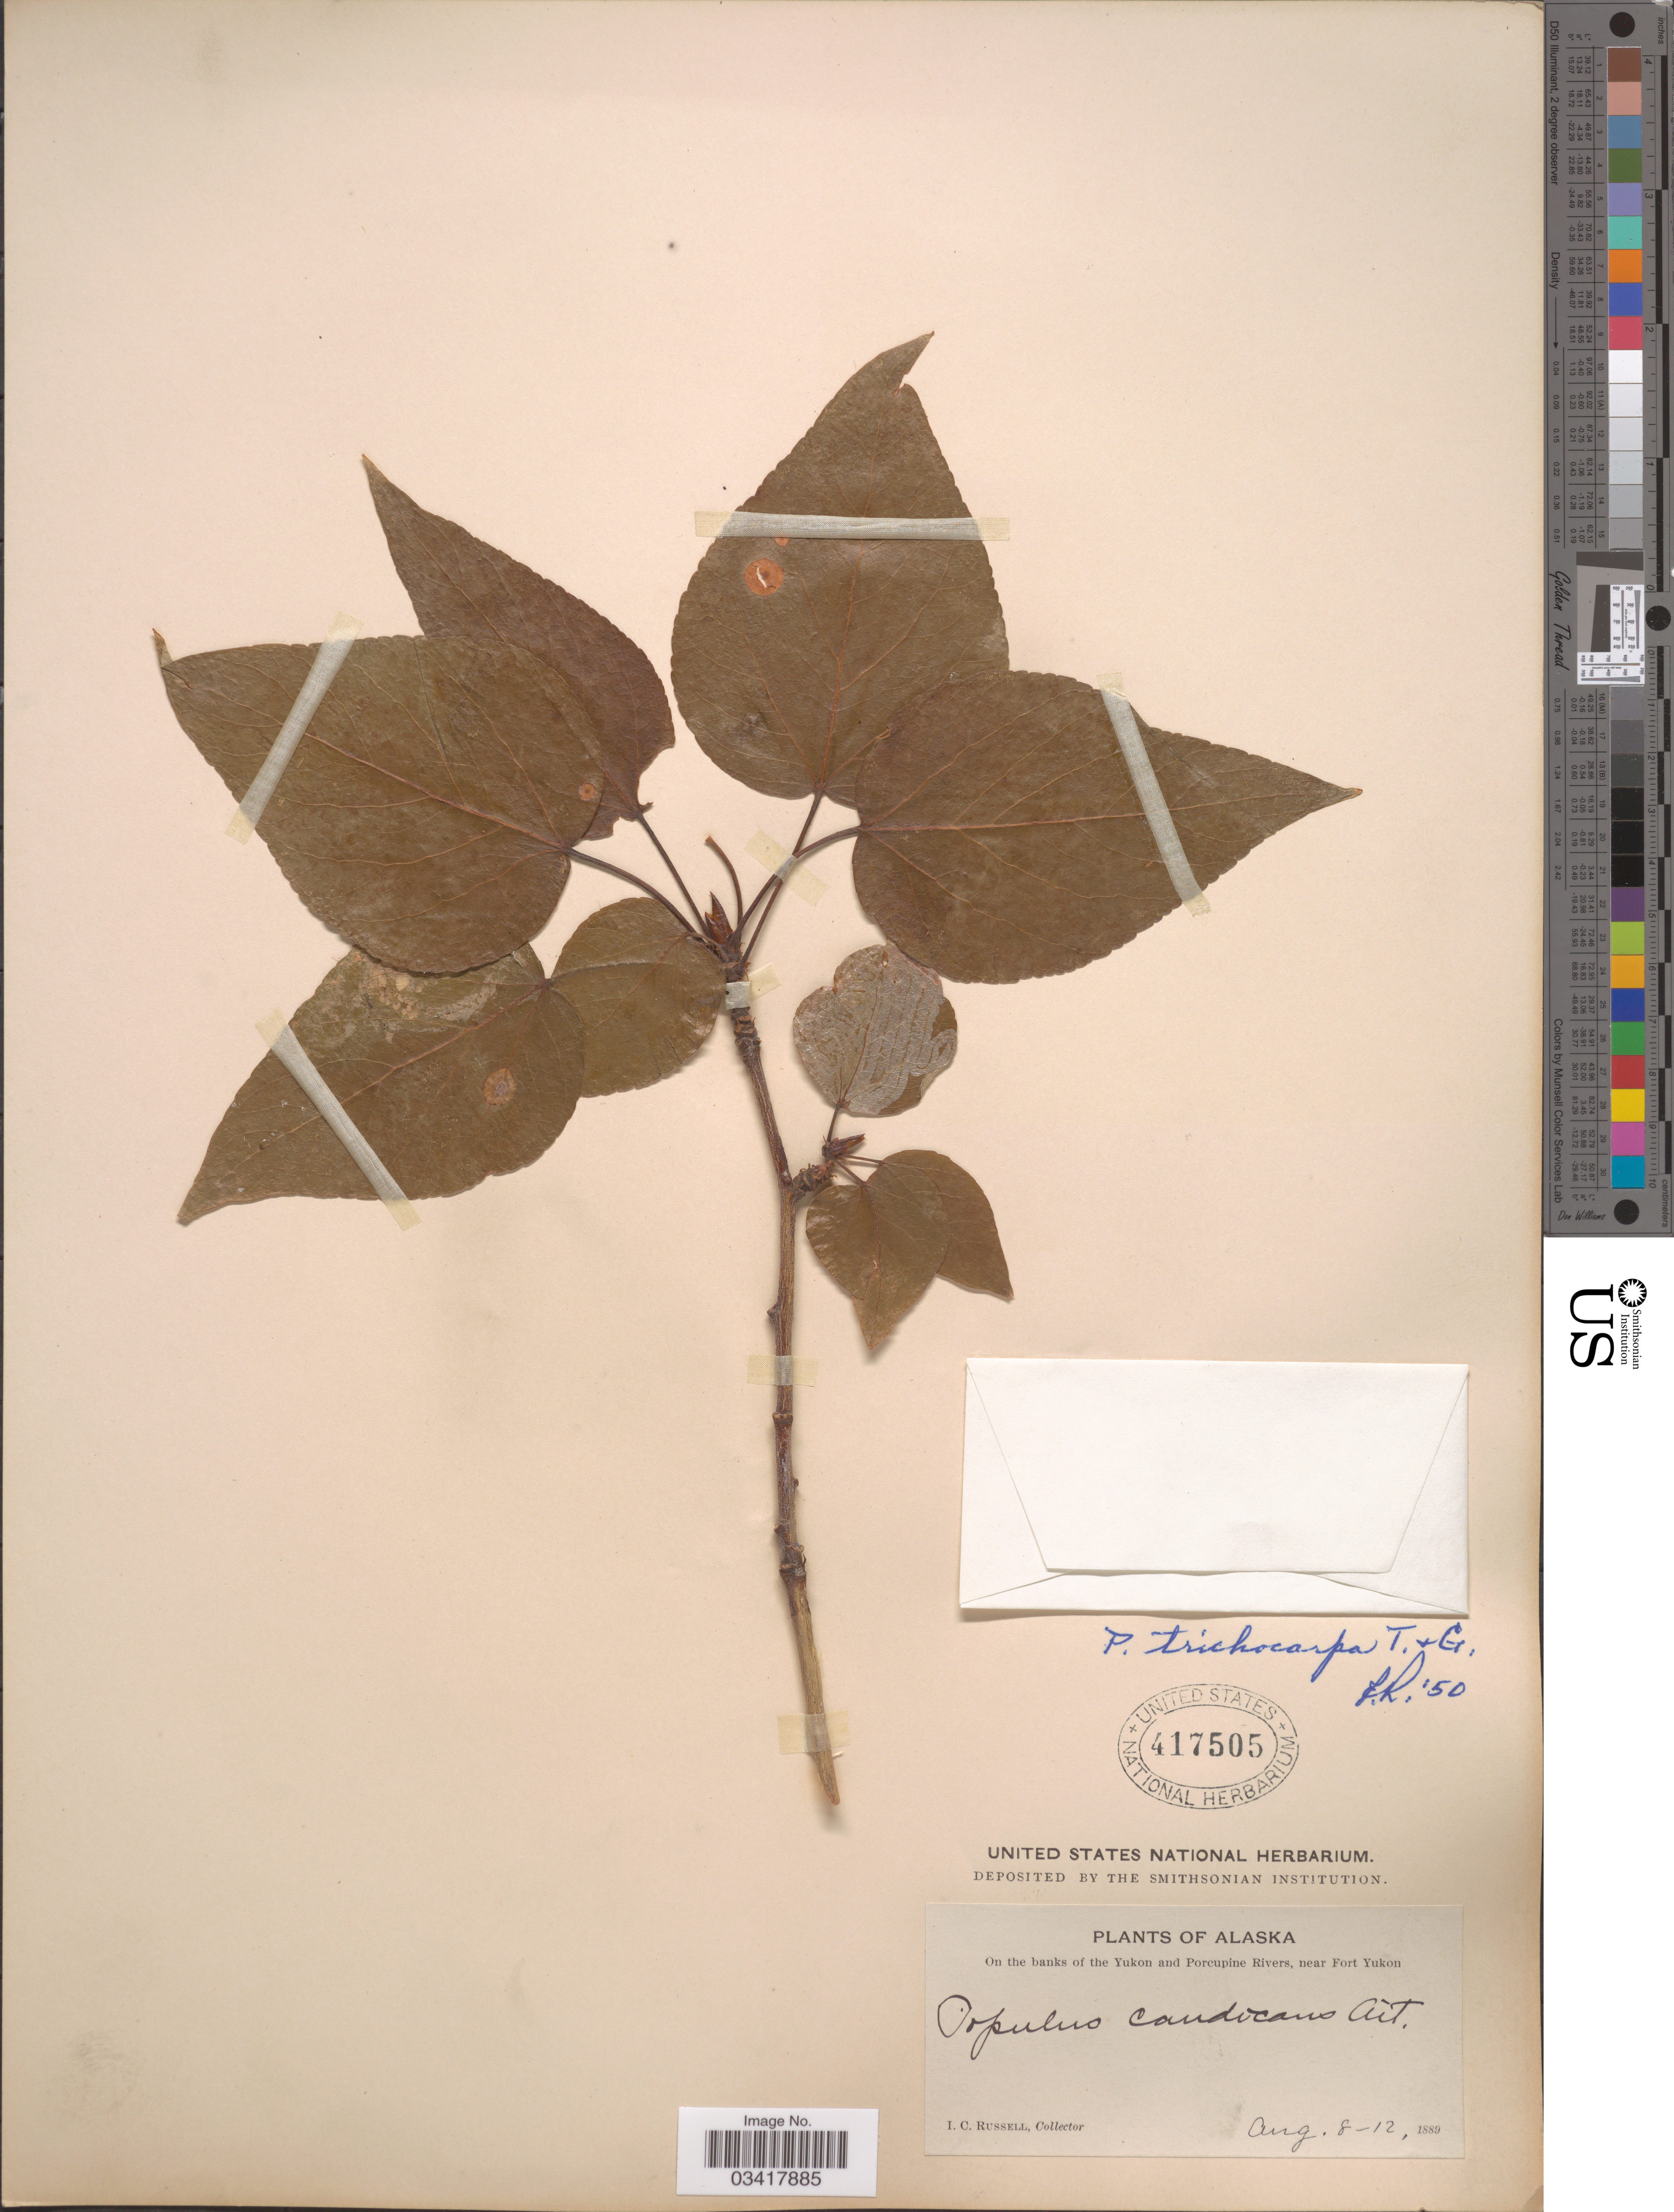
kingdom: Plantae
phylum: Tracheophyta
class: Magnoliopsida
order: Malpighiales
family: Salicaceae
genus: Populus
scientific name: Populus trichocarpa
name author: Torr. & A. Gray ex W. Hook.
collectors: I. C. Russell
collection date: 1889-08-08/1889-08-12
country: United States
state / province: Alaska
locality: On the banks of the Yukon and Porcupine Rivers, near Fort Yukon.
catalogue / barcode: US 417505